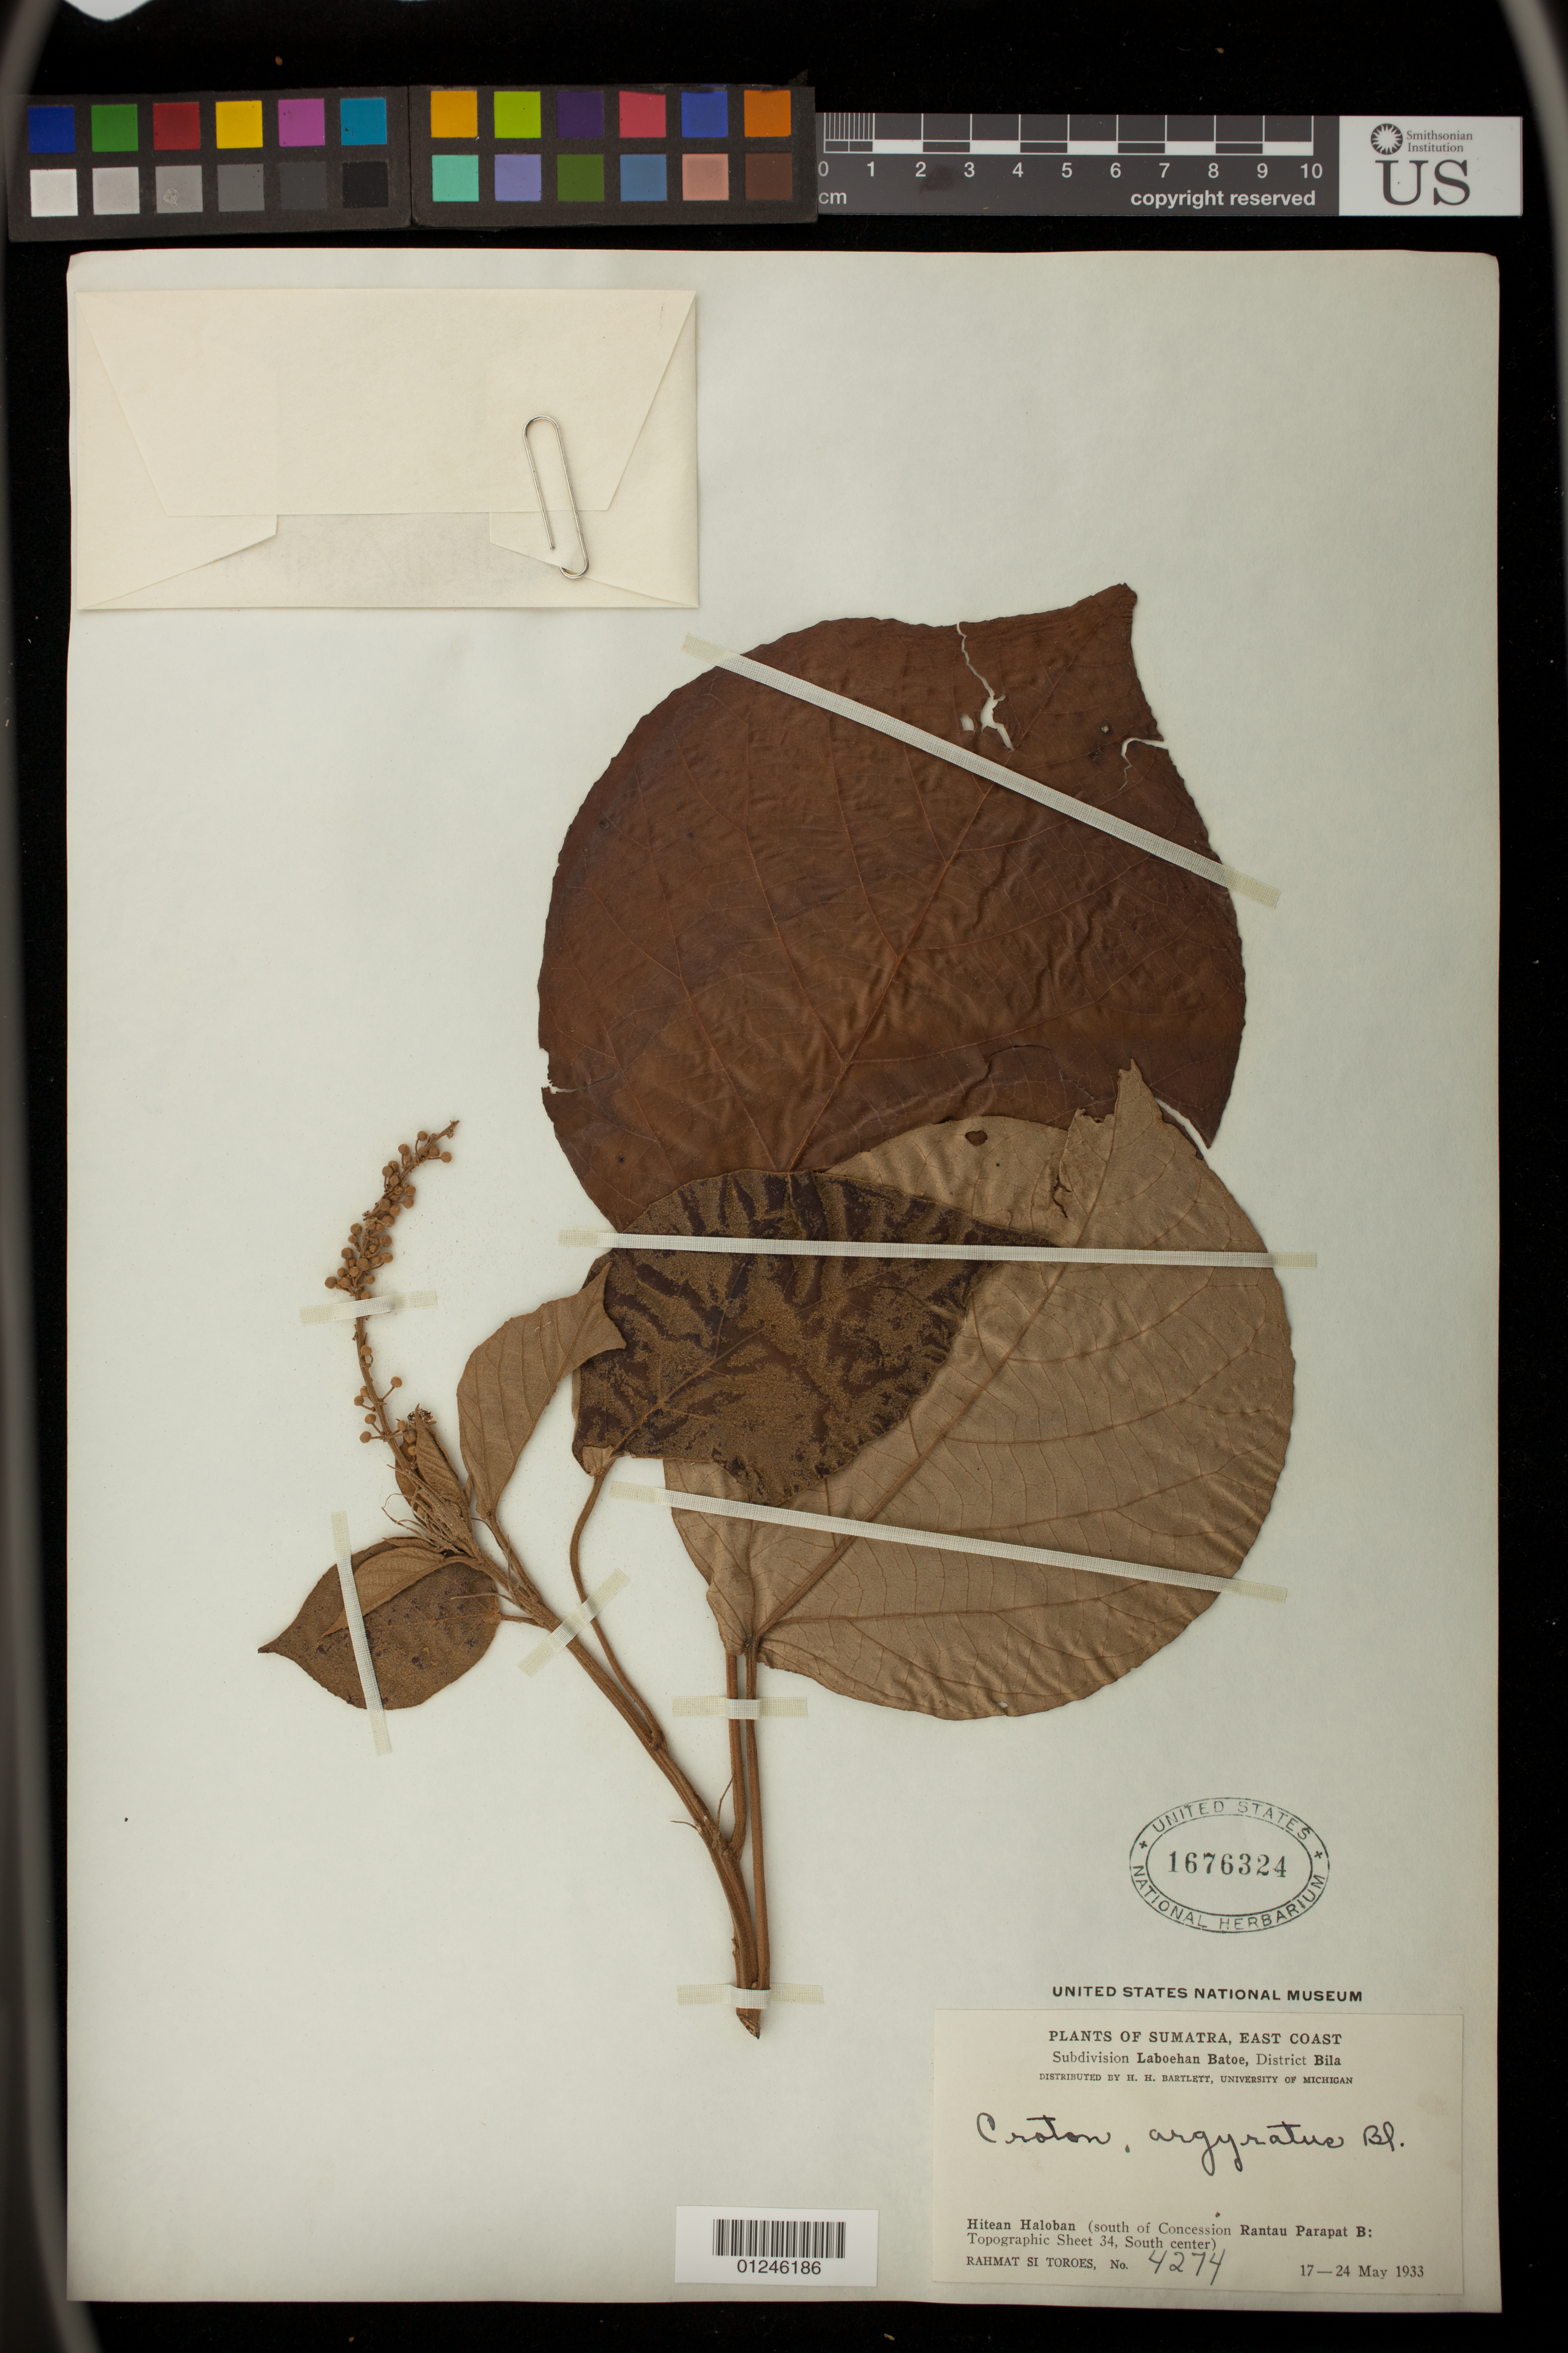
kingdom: Plantae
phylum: Tracheophyta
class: Magnoliopsida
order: Malpighiales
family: Euphorbiaceae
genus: Croton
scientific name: Croton argyratus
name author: Blume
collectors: Rahmat Si Boeea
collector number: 4274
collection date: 1933-05-17/1933-05-24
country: Indonesia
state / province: Sumatra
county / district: Sumatera Utara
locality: East Coast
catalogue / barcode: US 1676324